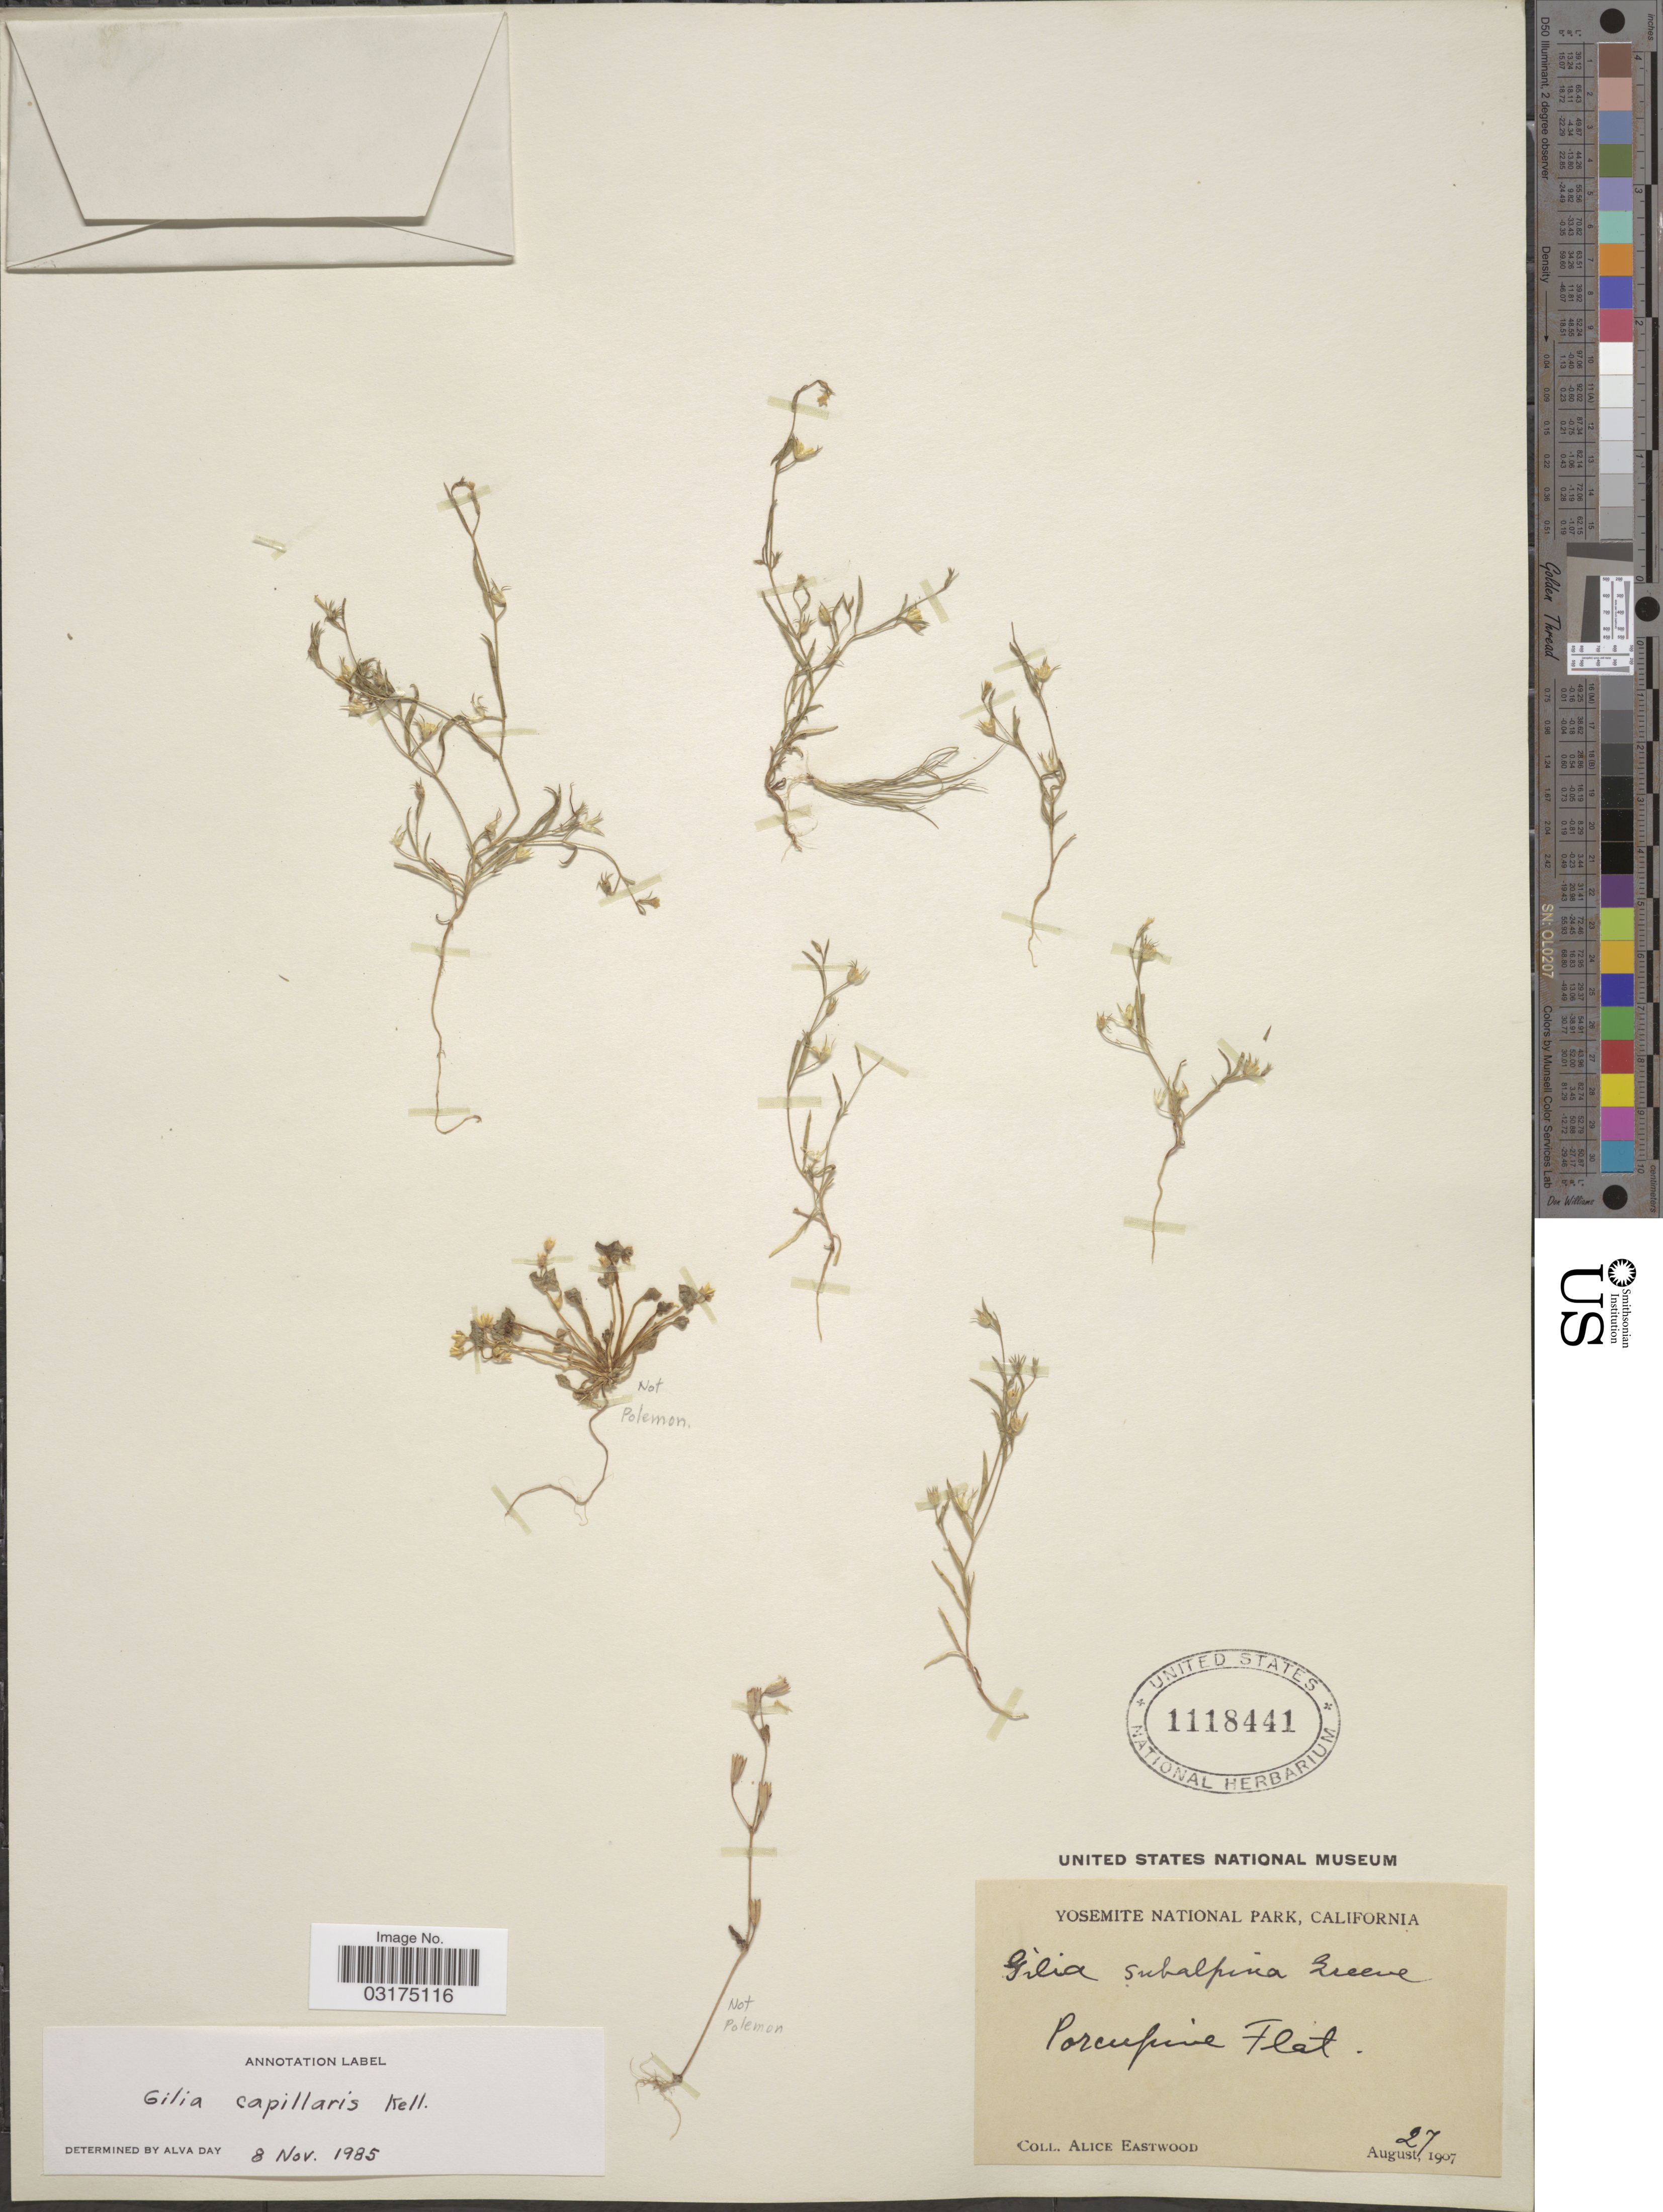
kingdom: Plantae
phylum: Tracheophyta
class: Magnoliopsida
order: Ericales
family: Polemoniaceae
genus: Navarretia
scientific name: Navarretia capillaris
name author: (Kellogg) Kuntze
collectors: A. Eastwood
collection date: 1907-08-27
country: United States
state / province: California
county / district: Mariposa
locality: Yosemite National Park.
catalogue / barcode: US 1118441